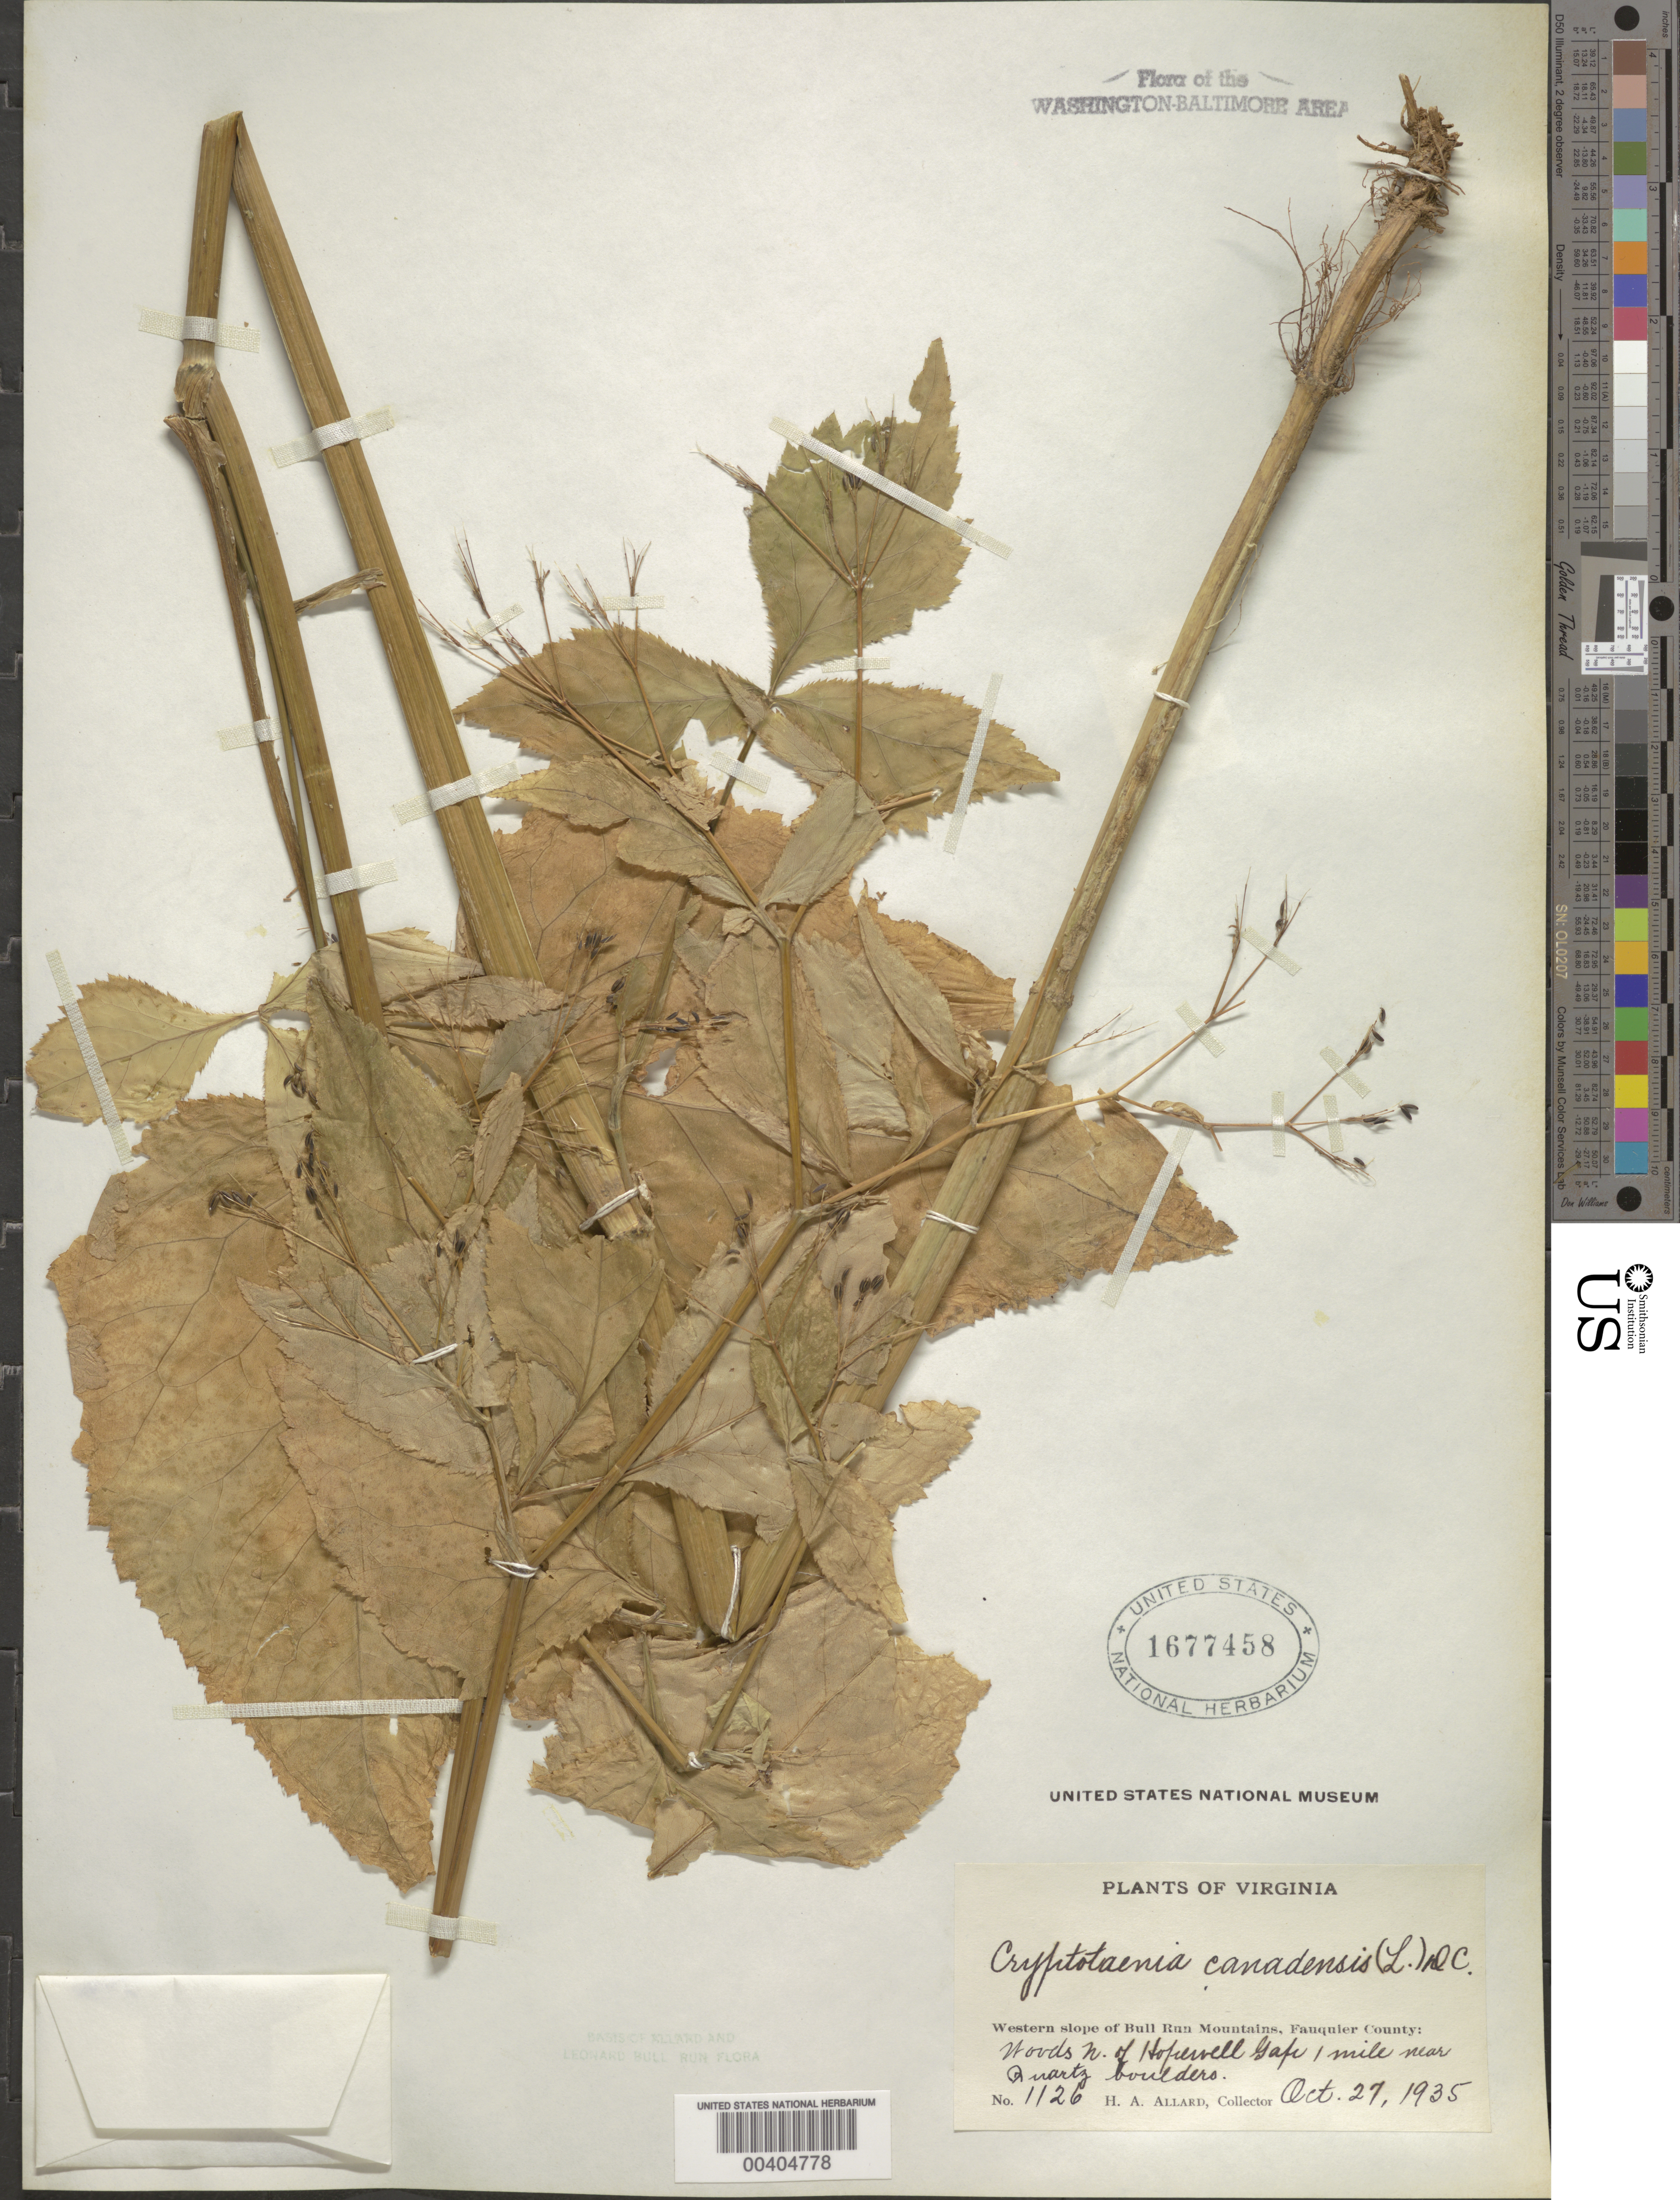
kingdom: Plantae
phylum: Tracheophyta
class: Magnoliopsida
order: Apiales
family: Apiaceae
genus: Cryptotaenia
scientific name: Cryptotaenia canadensis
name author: (L.) DC.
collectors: H. A. Allard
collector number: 1126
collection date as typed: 27 Oct 1935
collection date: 1935-10-27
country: United States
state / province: Virginia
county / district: Fauquier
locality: North of Hopewell Gap, western slope of Bull Run Mts.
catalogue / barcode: US 1677458